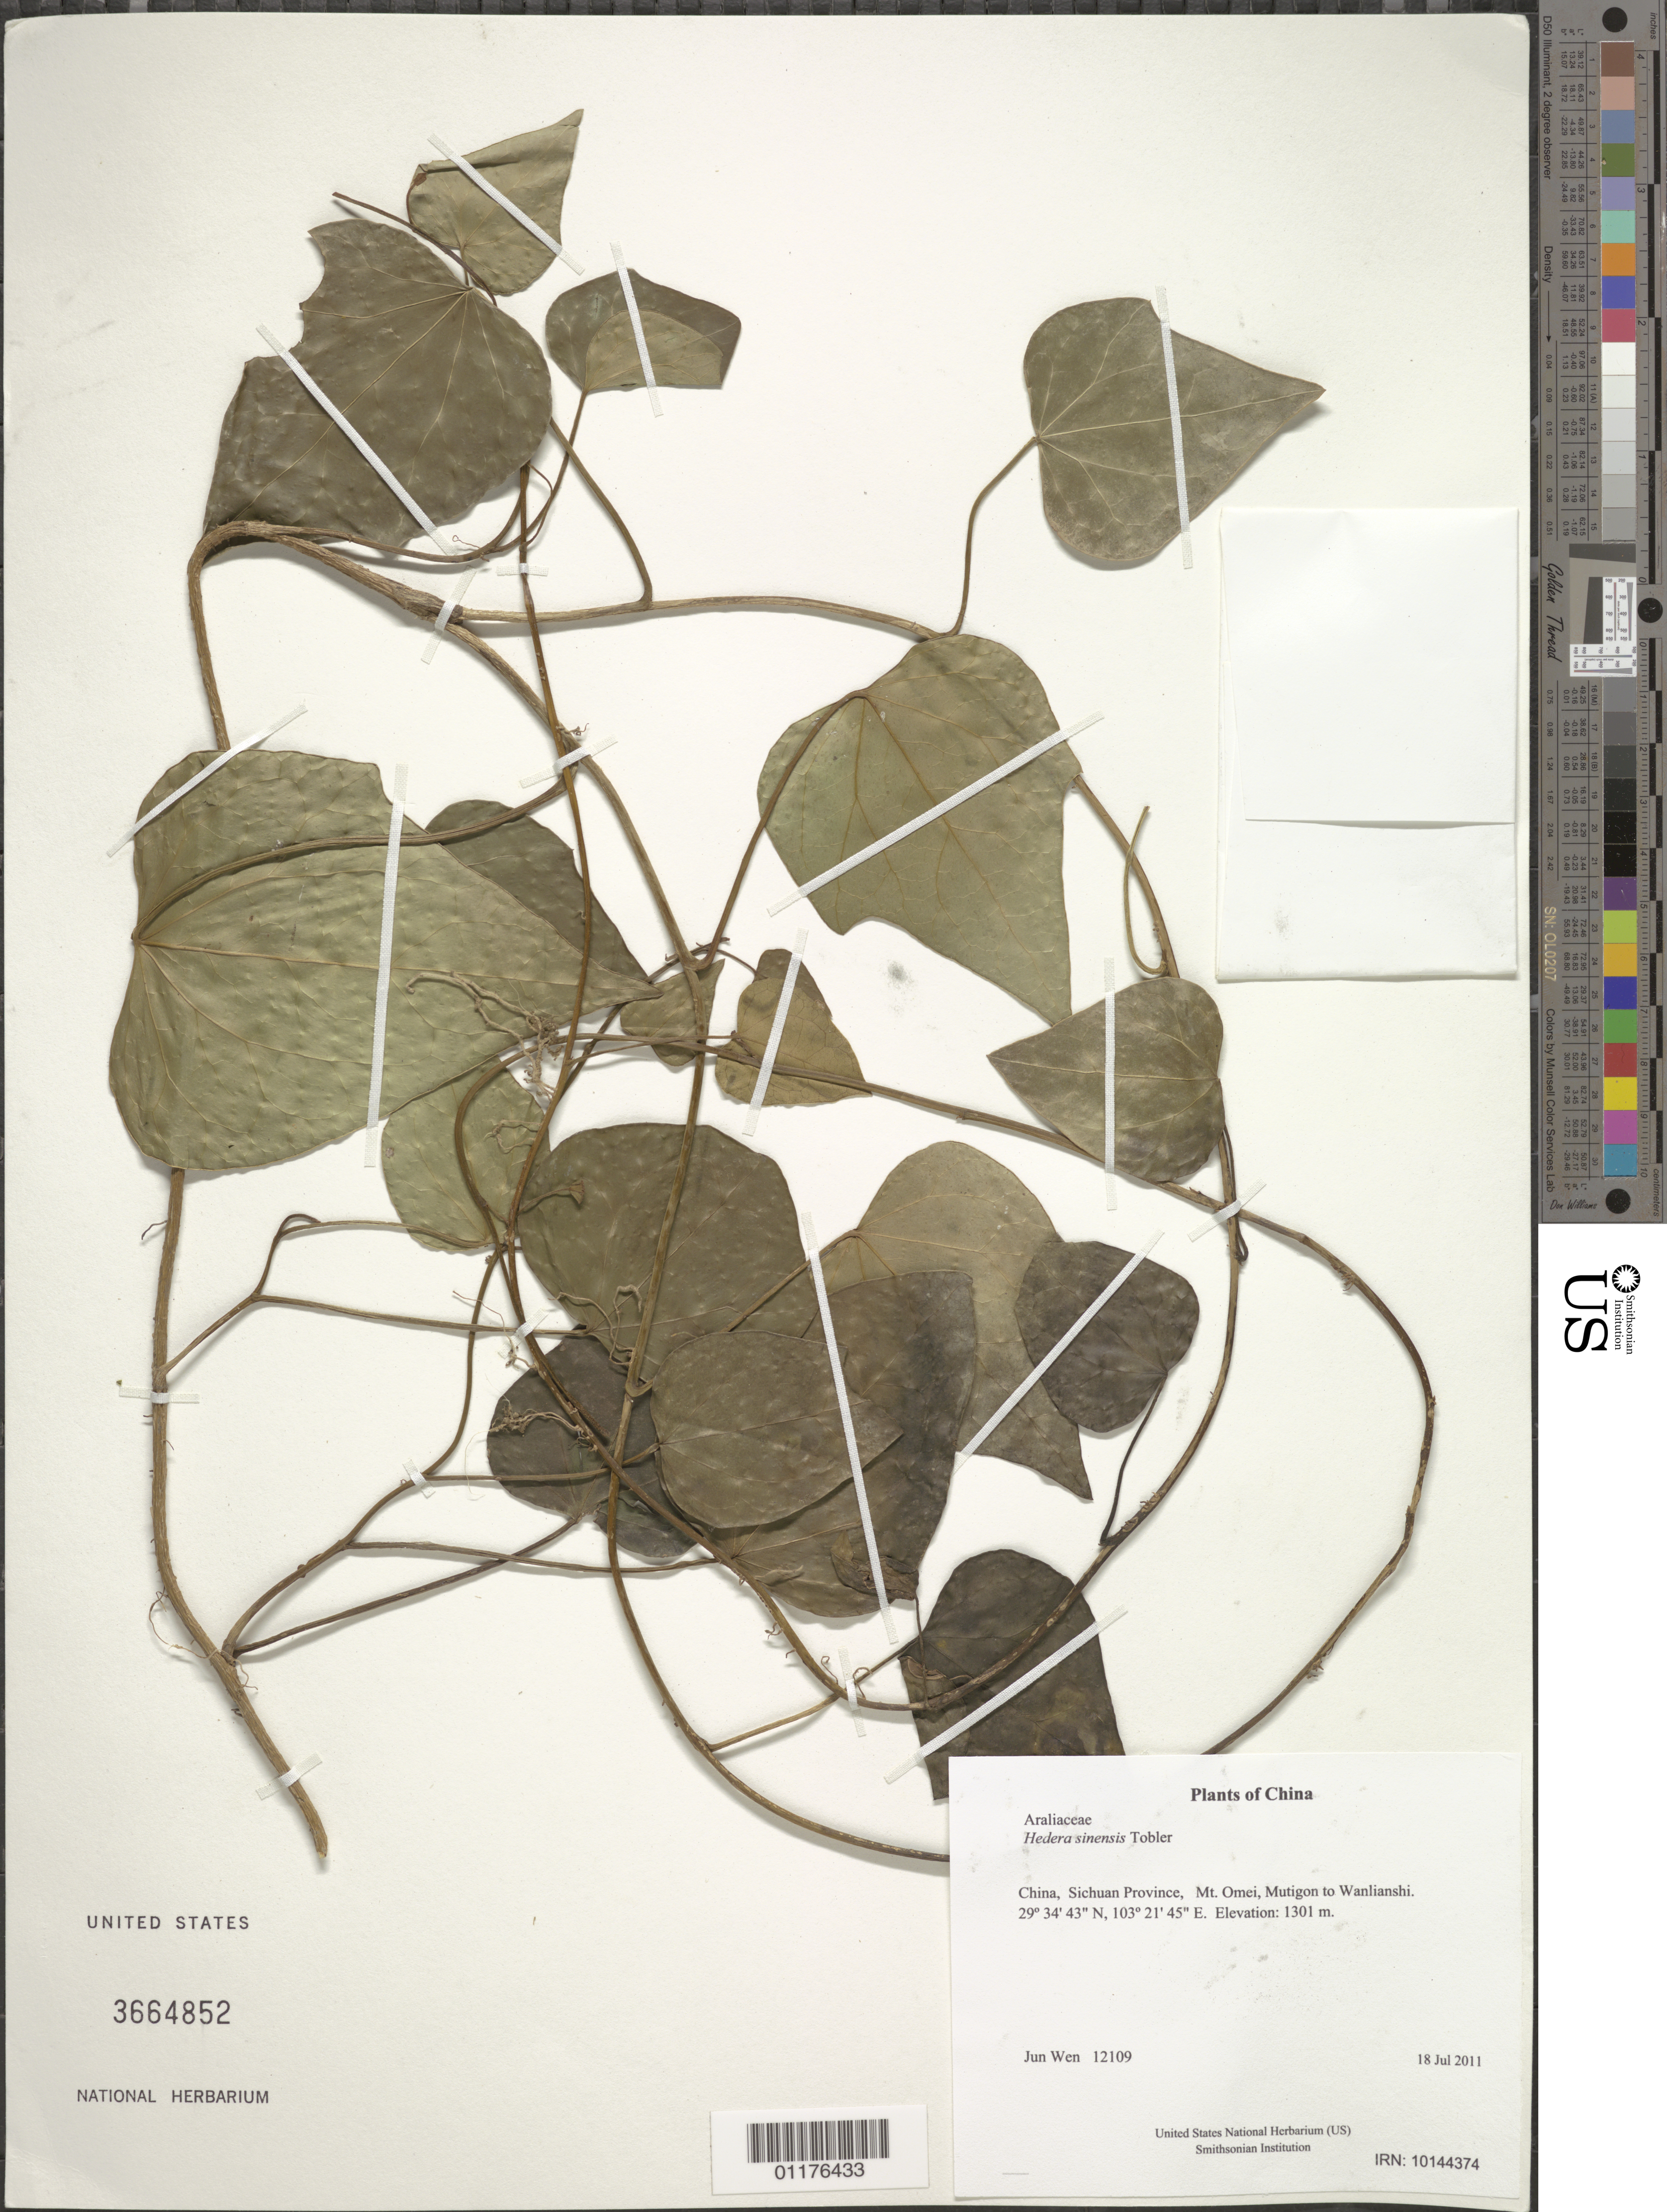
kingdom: Plantae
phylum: Tracheophyta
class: Magnoliopsida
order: Apiales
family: Araliaceae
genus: Hedera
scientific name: Hedera sinensis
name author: (Tobler) Hand.-Mazz.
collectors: J. Wen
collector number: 12109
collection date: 2011-07-18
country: China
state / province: Sichuan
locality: Mt. Omei, Mutigon to Wanlianshi.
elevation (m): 1301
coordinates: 29 34 42.9 N, 103 21 45 E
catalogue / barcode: US 3664852